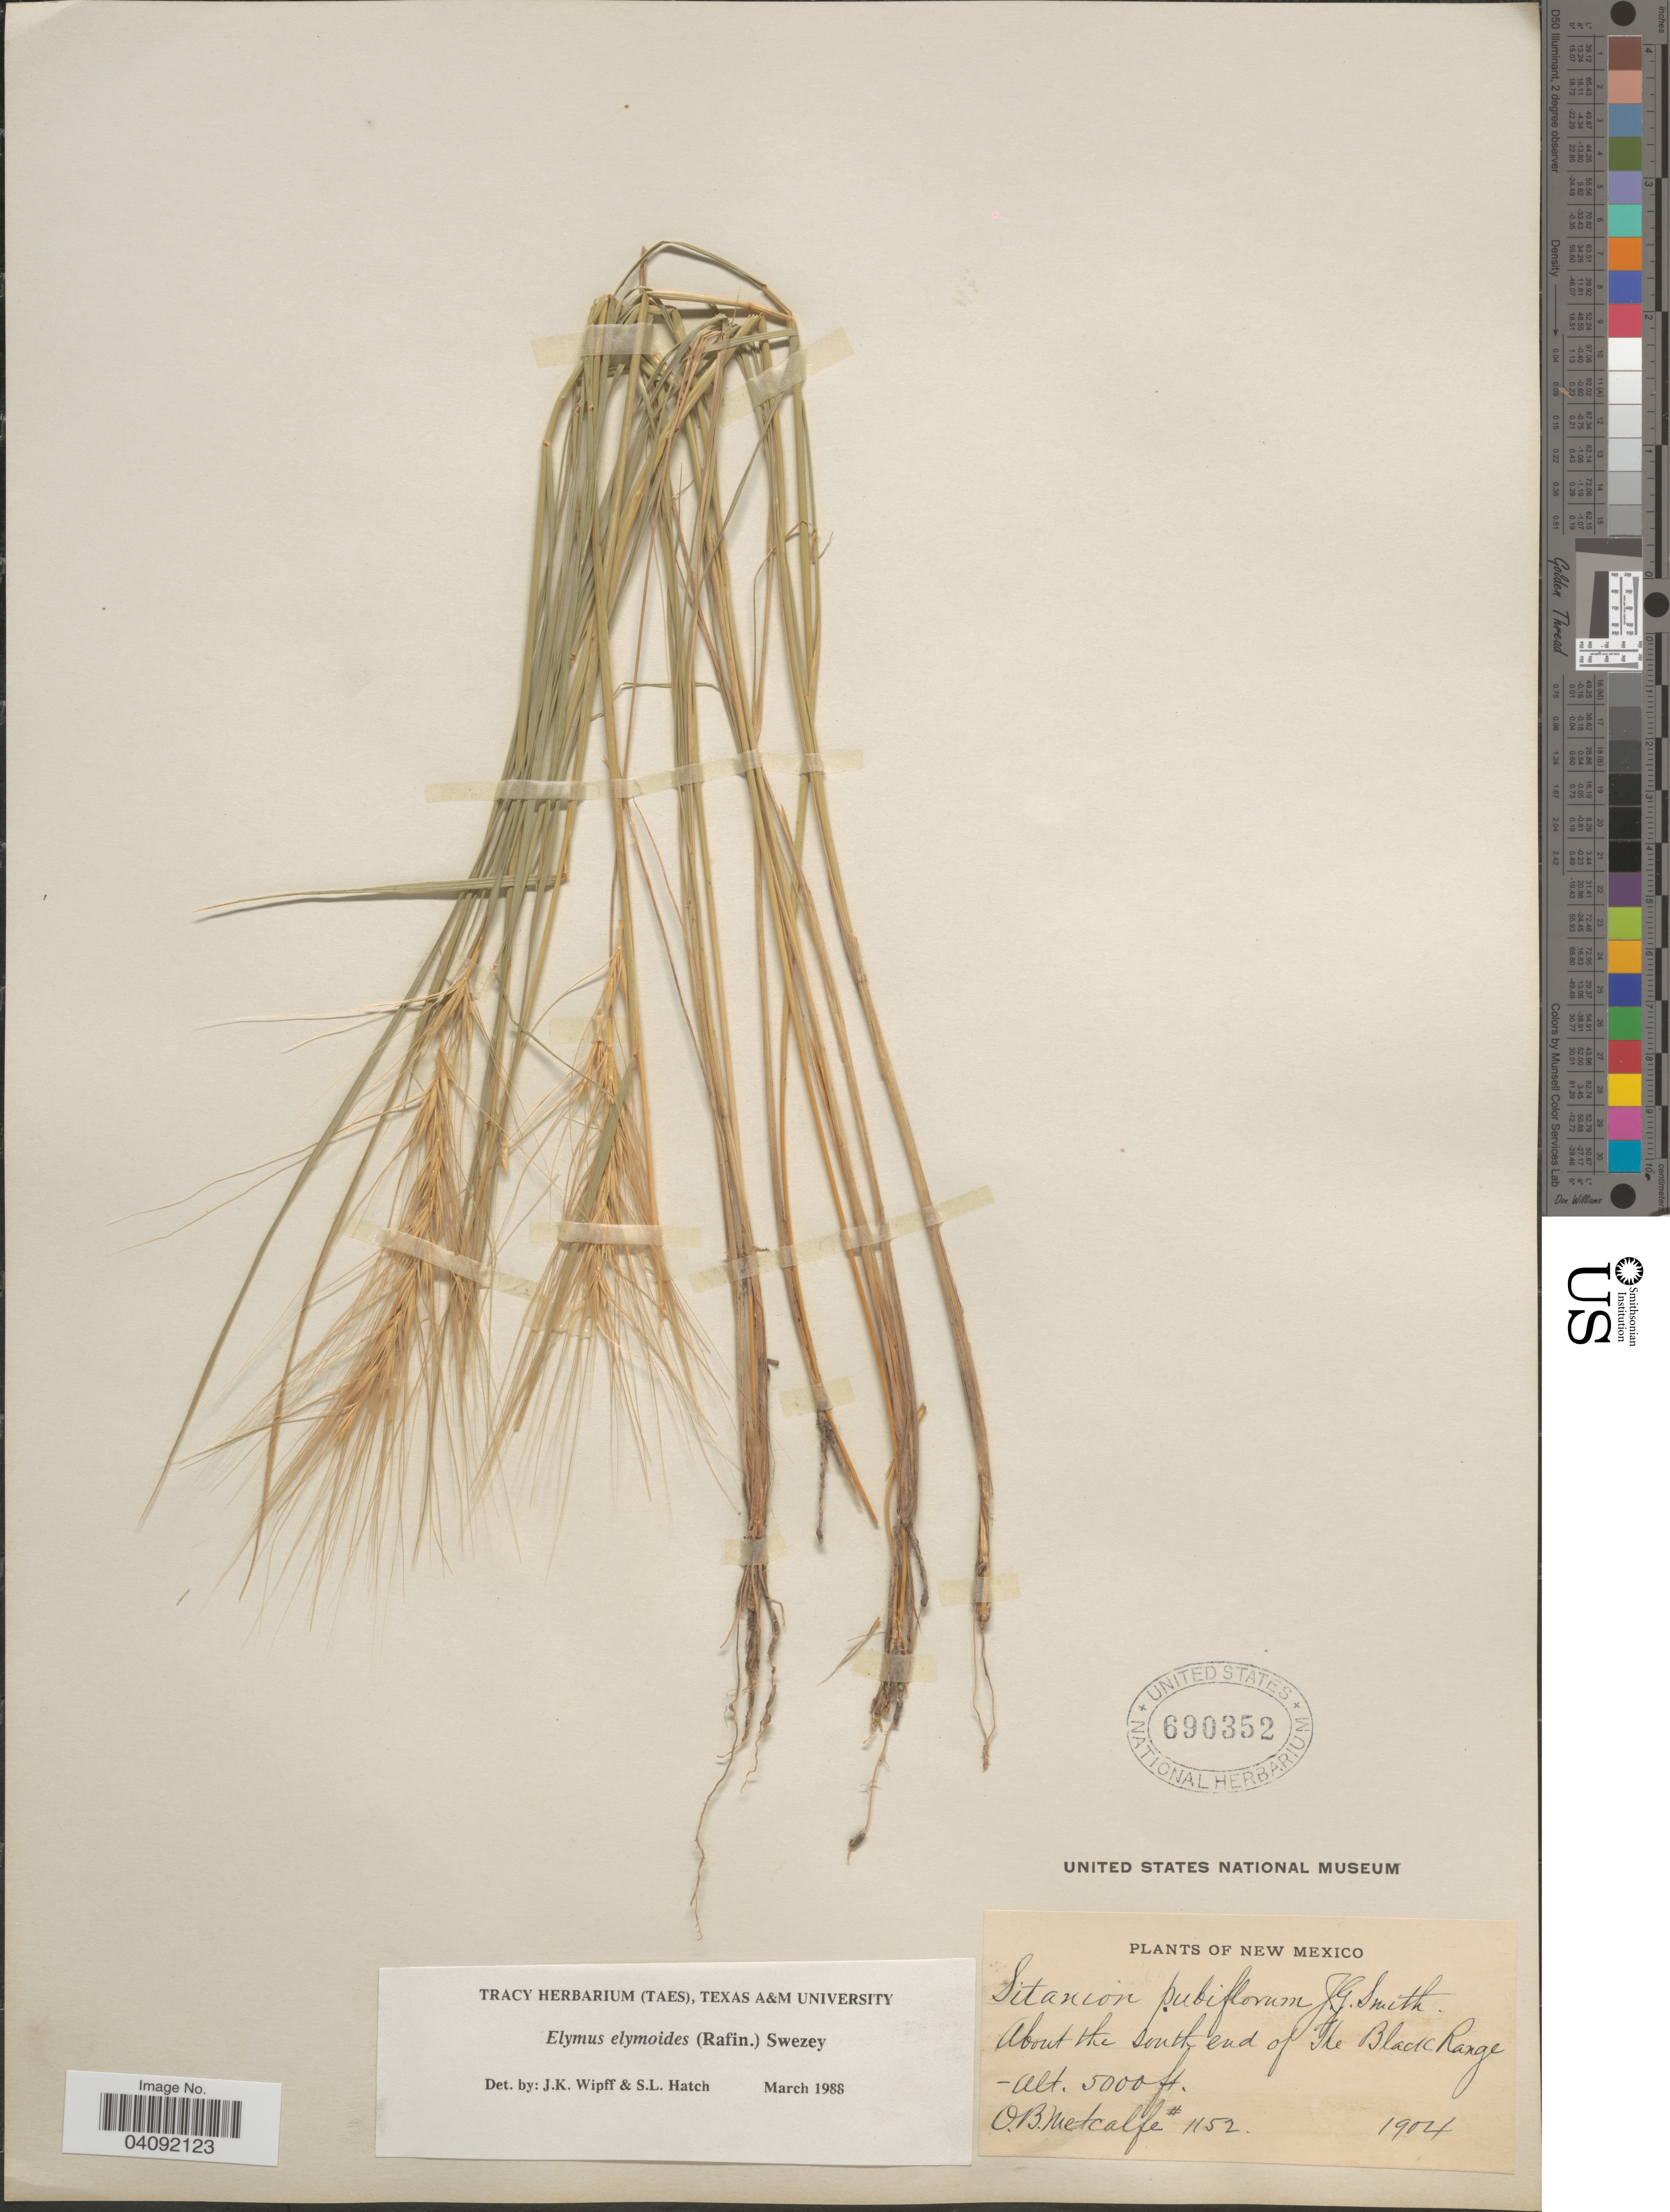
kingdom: Plantae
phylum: Tracheophyta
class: Liliopsida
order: Poales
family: Poaceae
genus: Elymus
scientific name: Elymus elymoides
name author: (Raf.) Swezey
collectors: O. B. Metcalfe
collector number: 1152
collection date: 1904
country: United States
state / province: New Mexico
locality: About the south end of The Black Range.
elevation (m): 1524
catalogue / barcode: US 690352